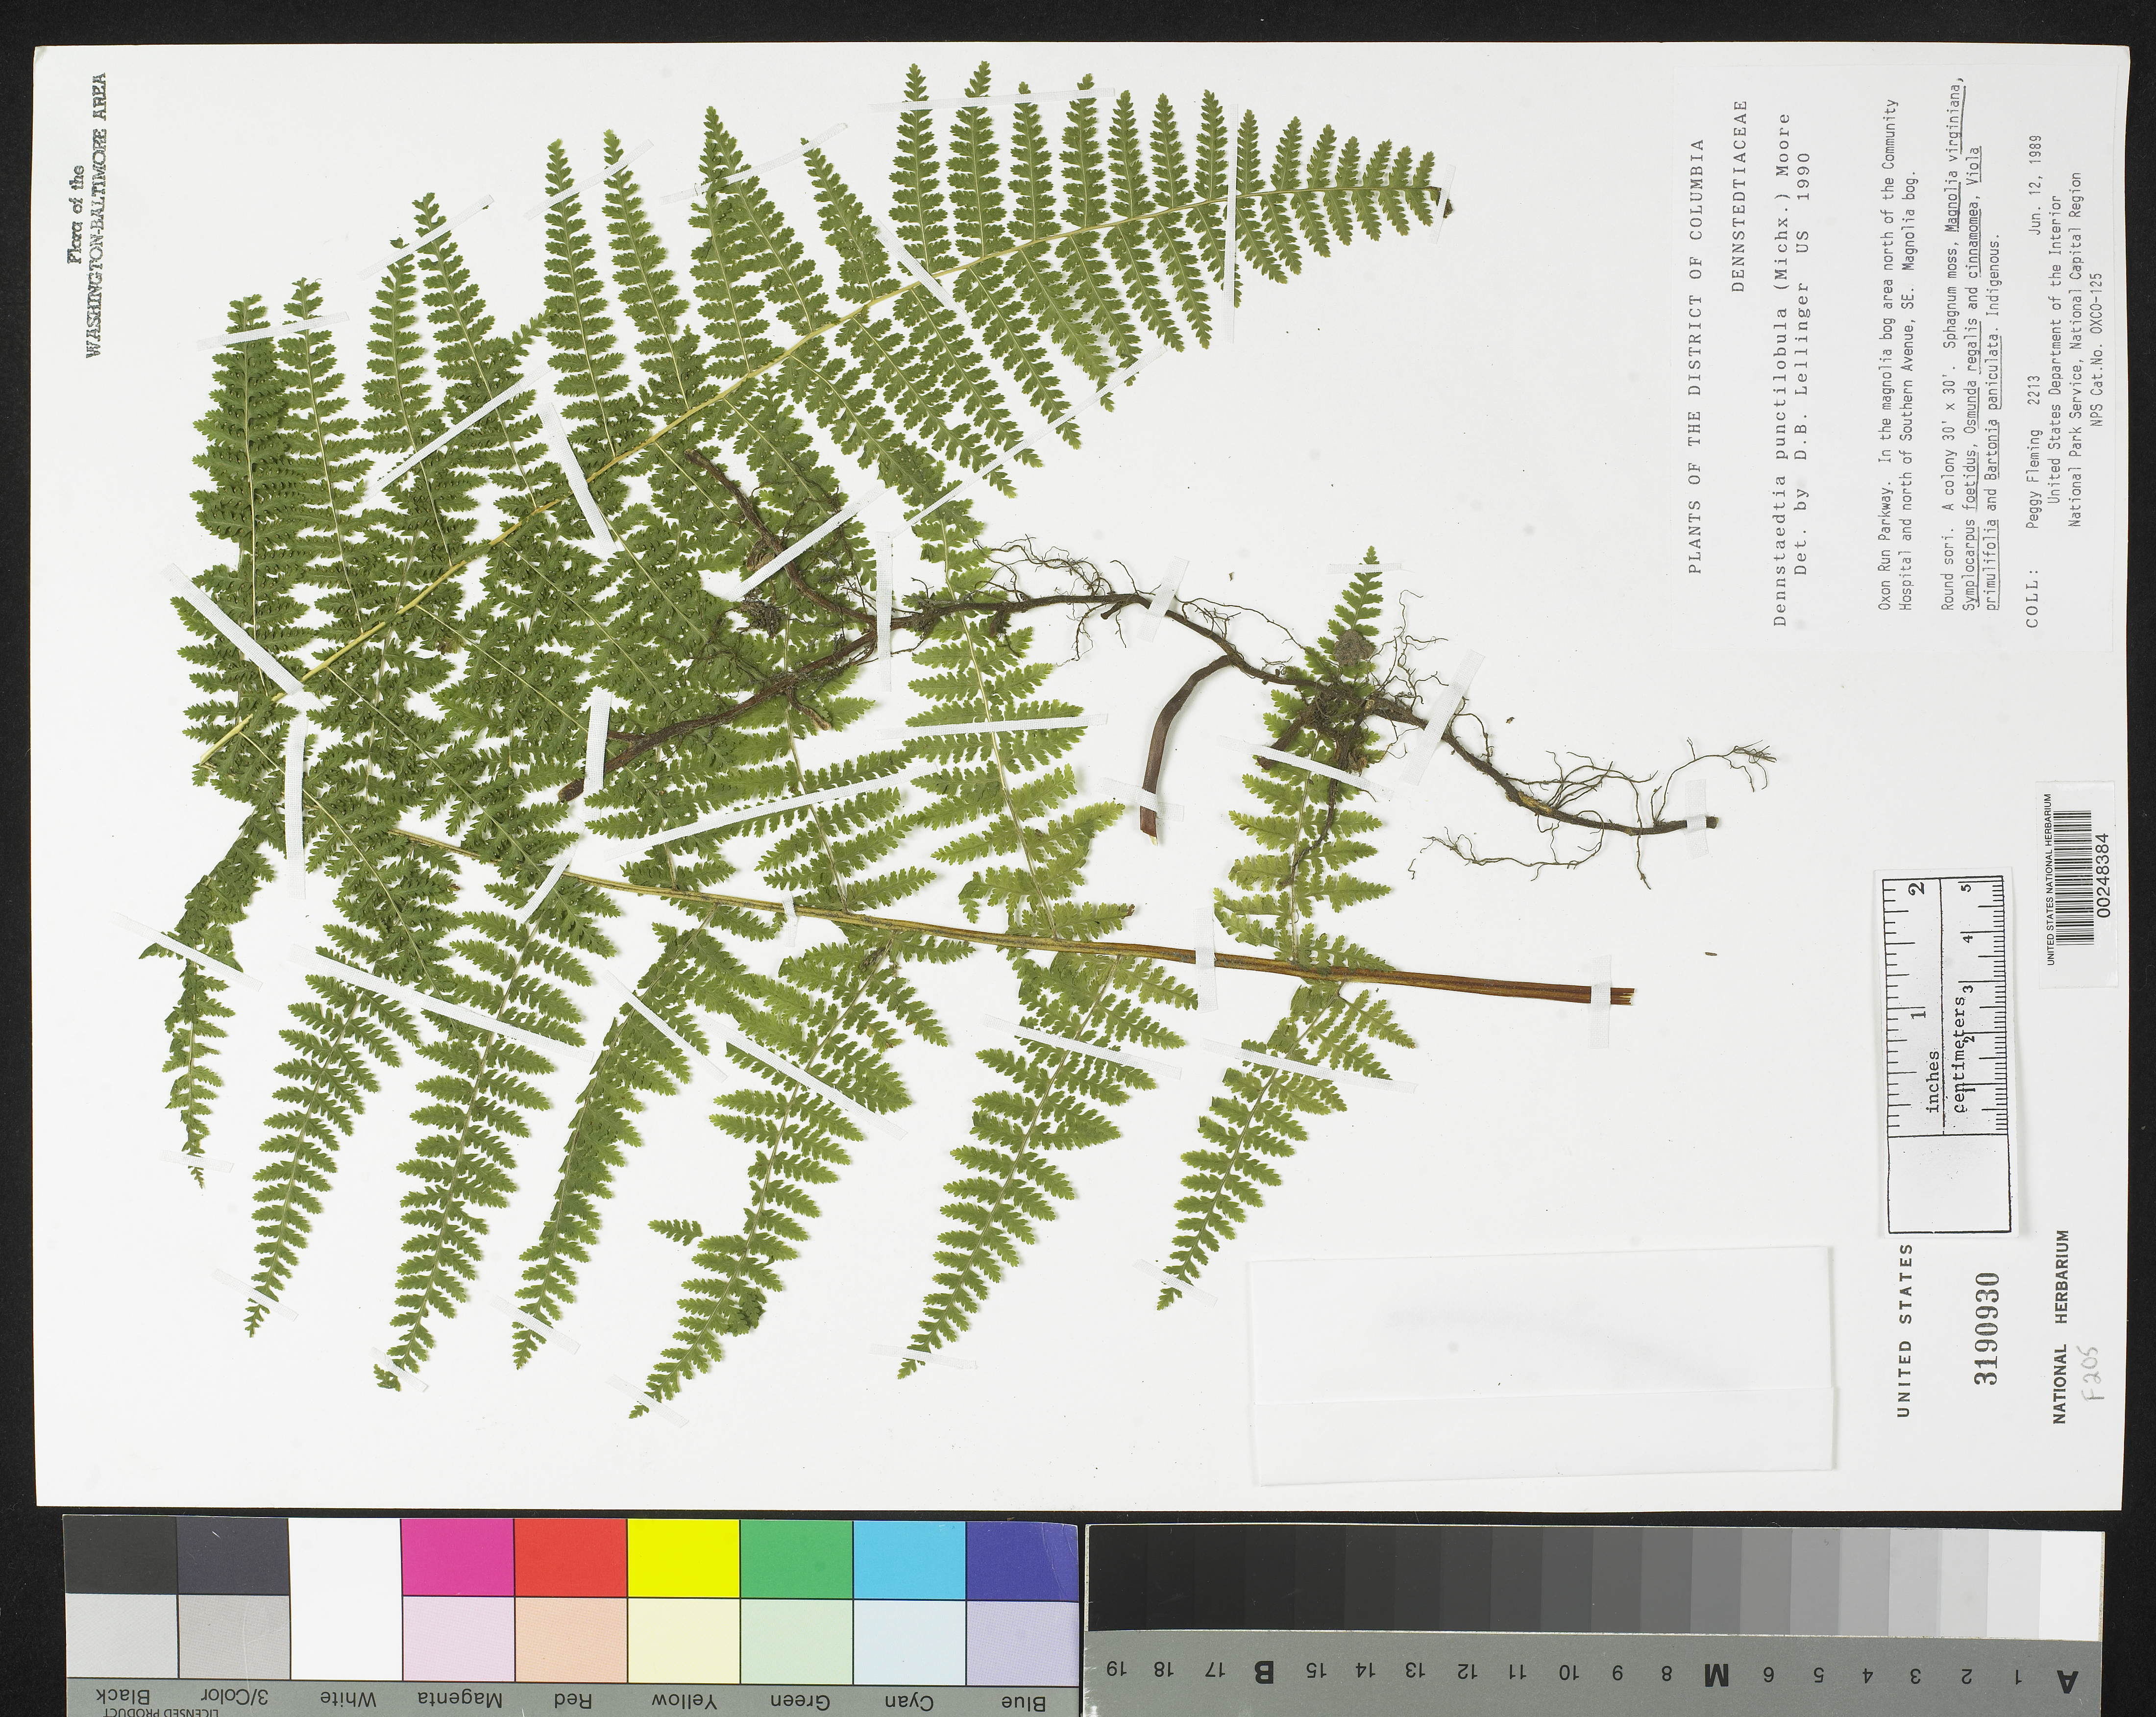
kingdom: Plantae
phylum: Tracheophyta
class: Polypodiopsida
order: Polypodiales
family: Dennstaedtiaceae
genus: Dennstaedtia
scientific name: Dennstaedtia punctilobula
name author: (Michx.) T. Moore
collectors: P. Fleming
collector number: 2213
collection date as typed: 12 Jun 1989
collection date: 1989-06-12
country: United States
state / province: District of Columbia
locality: Oxon Run Parkway, N of Community Hospital and N of Southern Ave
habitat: In magnolia bog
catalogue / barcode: US 3190930